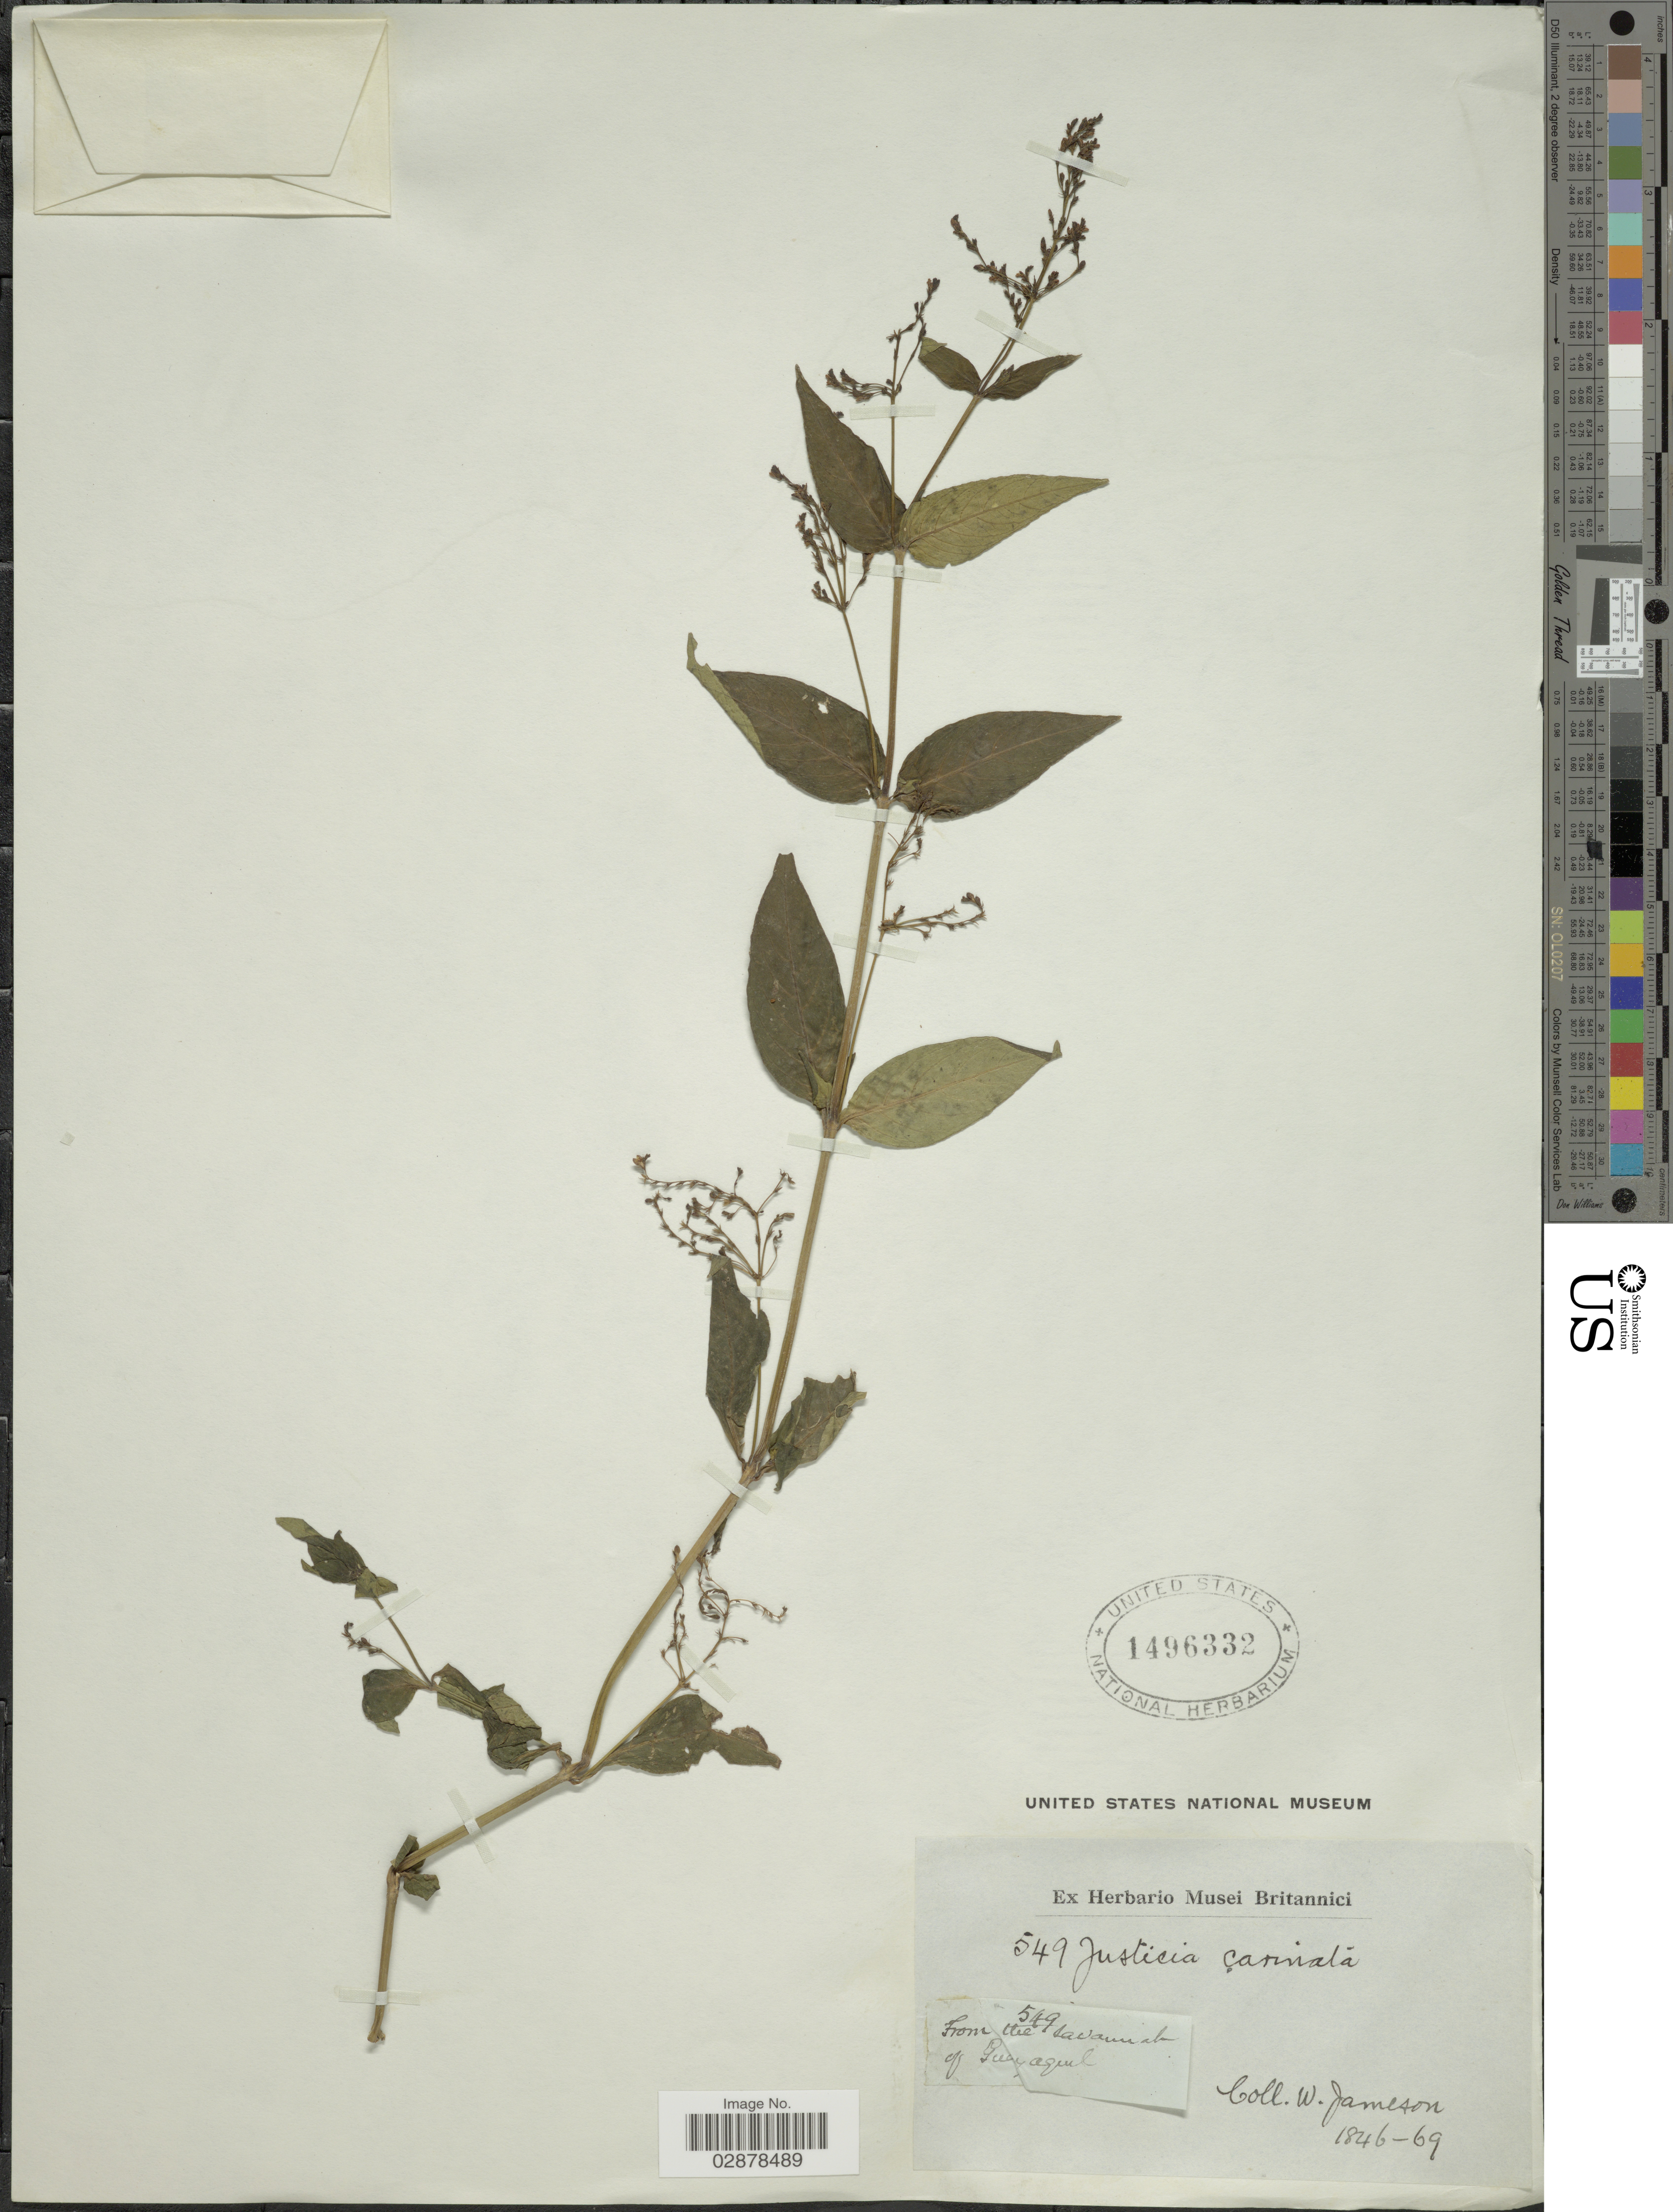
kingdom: Plantae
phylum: Tracheophyta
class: Magnoliopsida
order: Lamiales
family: Acanthaceae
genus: Justicia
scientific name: Justicia comata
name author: (L.) Lam.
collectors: W. Jameson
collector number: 549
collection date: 1846/1869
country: Ecuador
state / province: Guayas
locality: From 549 savannah of Guayaquil.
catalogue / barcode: US 1496332